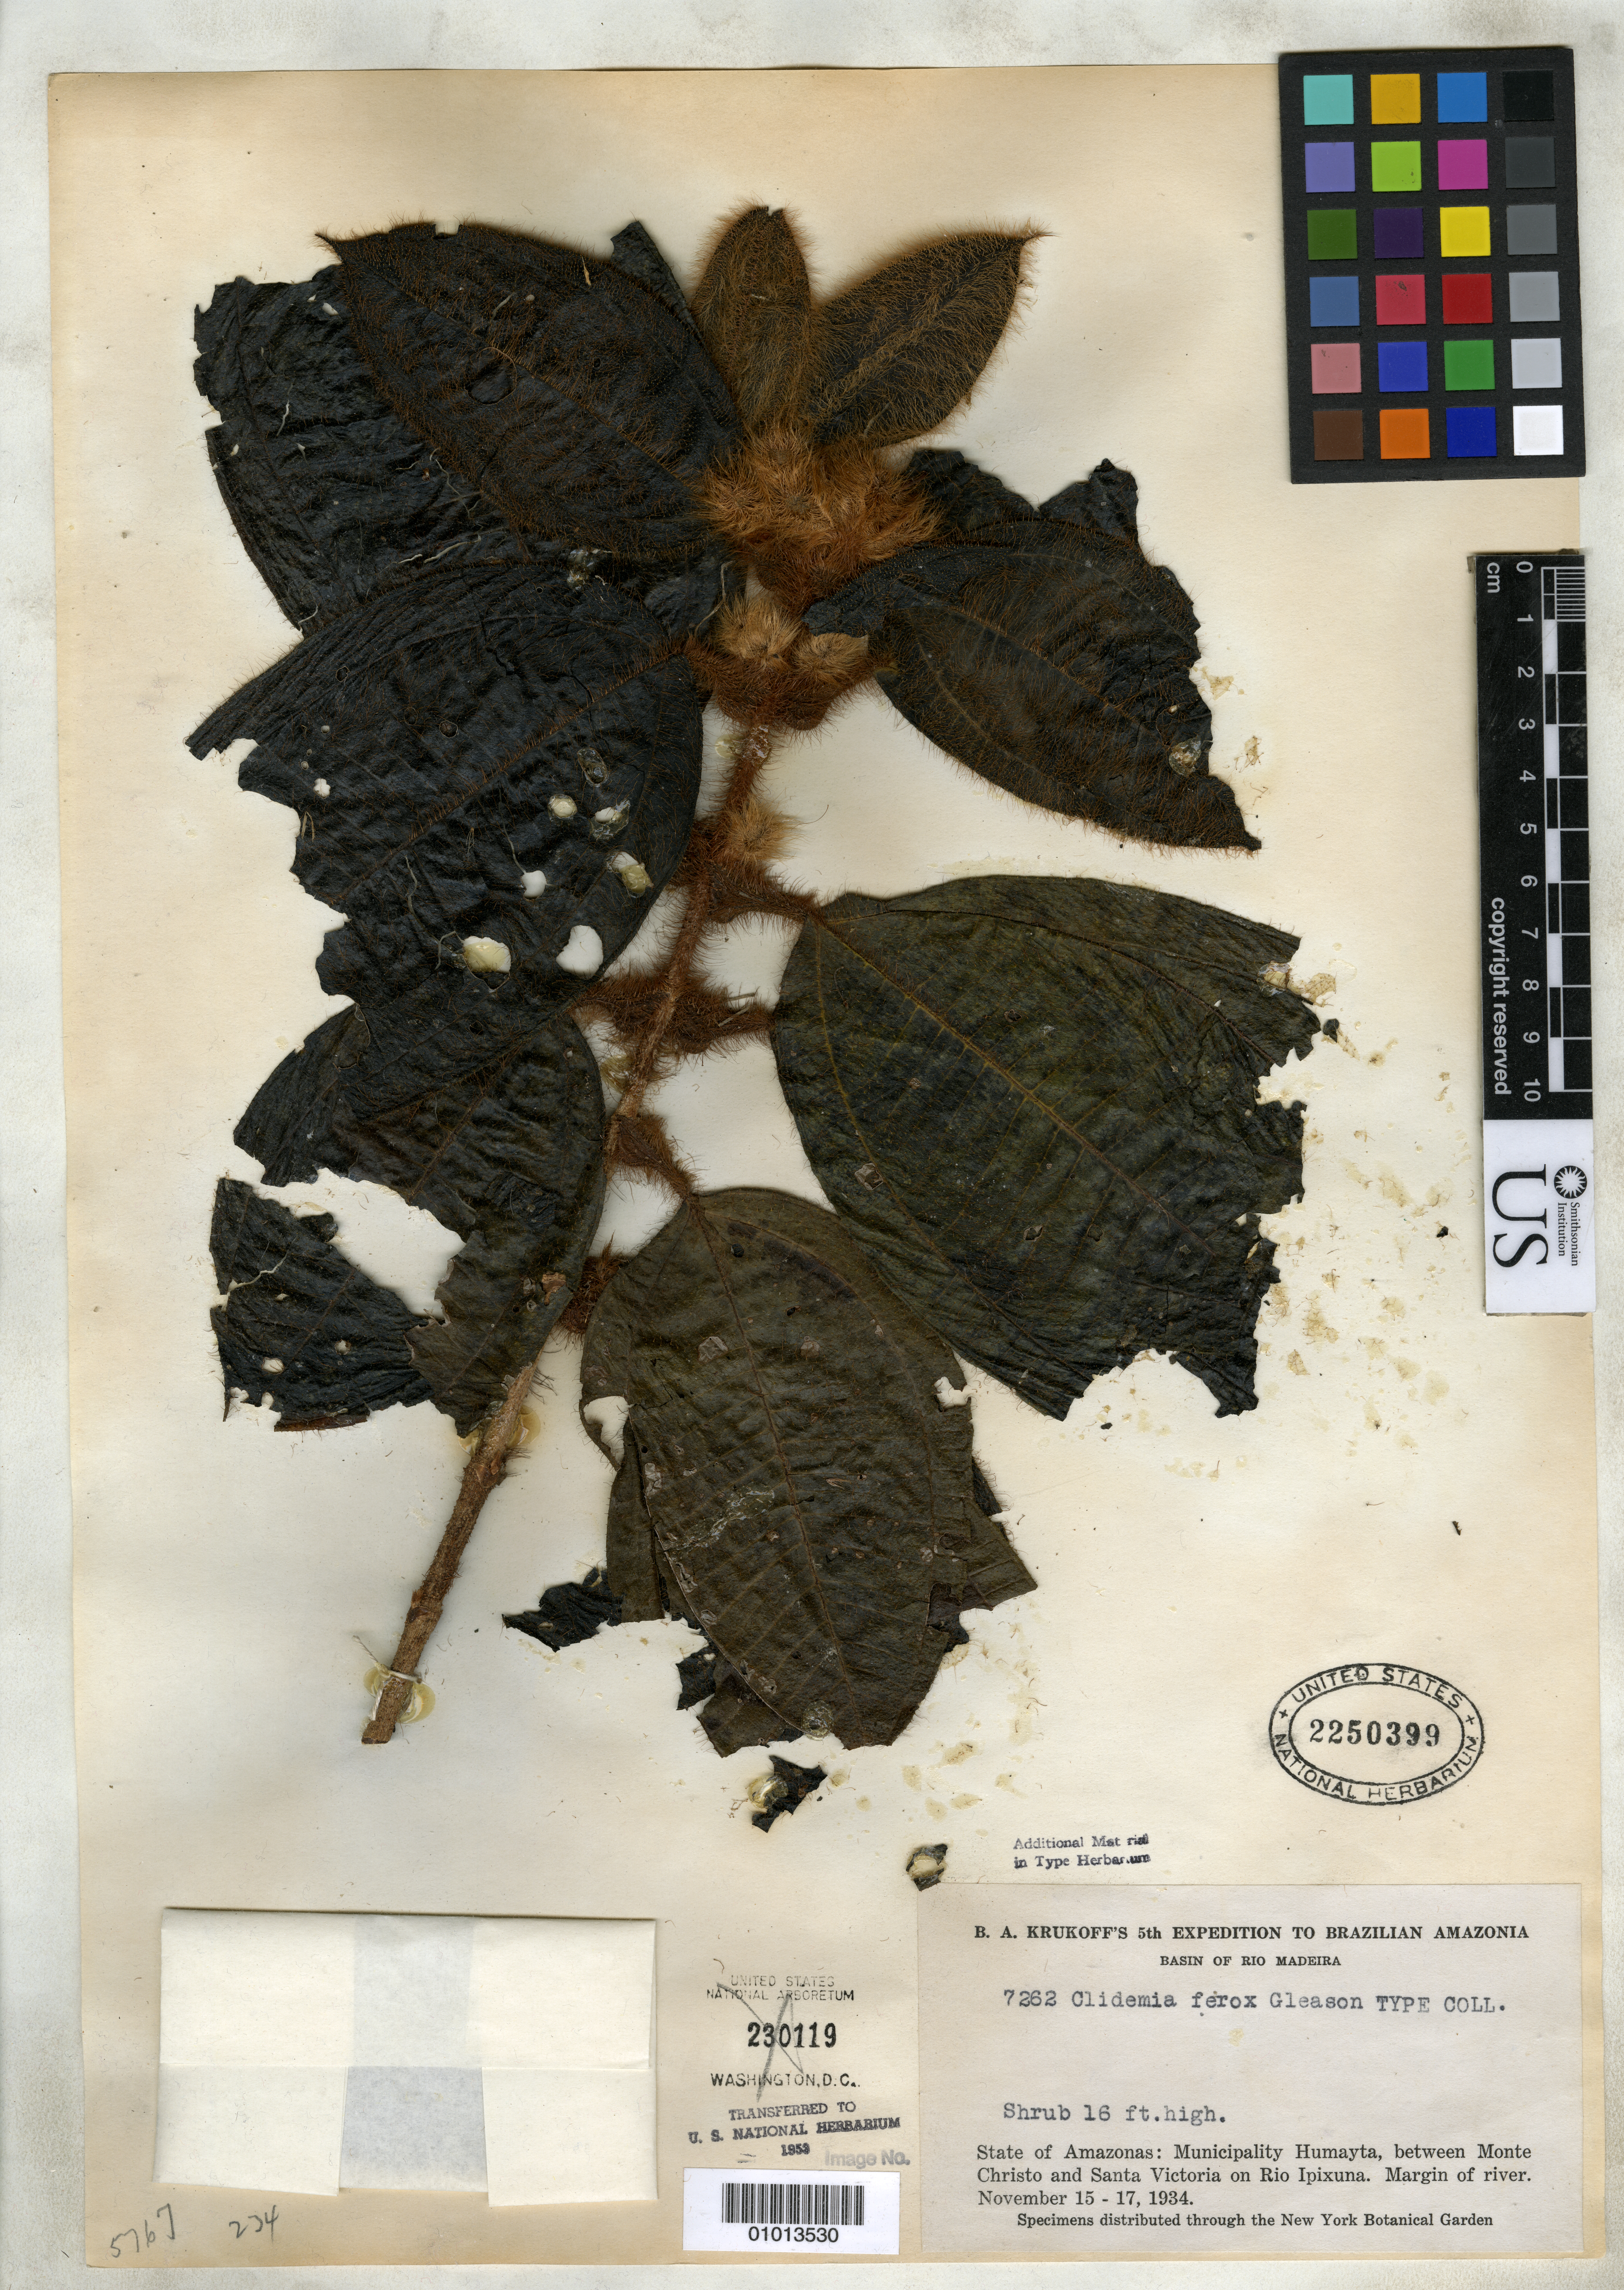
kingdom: Plantae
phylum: Tracheophyta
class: Magnoliopsida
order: Myrtales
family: Melastomataceae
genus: Clidemia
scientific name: Clidemia ferox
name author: Gleason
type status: Isotype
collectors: B. A. Krukoff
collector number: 7262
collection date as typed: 15 Nov 1934 to 17 Nov 1934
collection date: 1934-11-15/1934-11-17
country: Brazil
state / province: Amazonas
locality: Municipality Humayta, between Monte Christo and Santa Victoria on Rio Ipixuna.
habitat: Margin of river.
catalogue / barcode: US 2250399